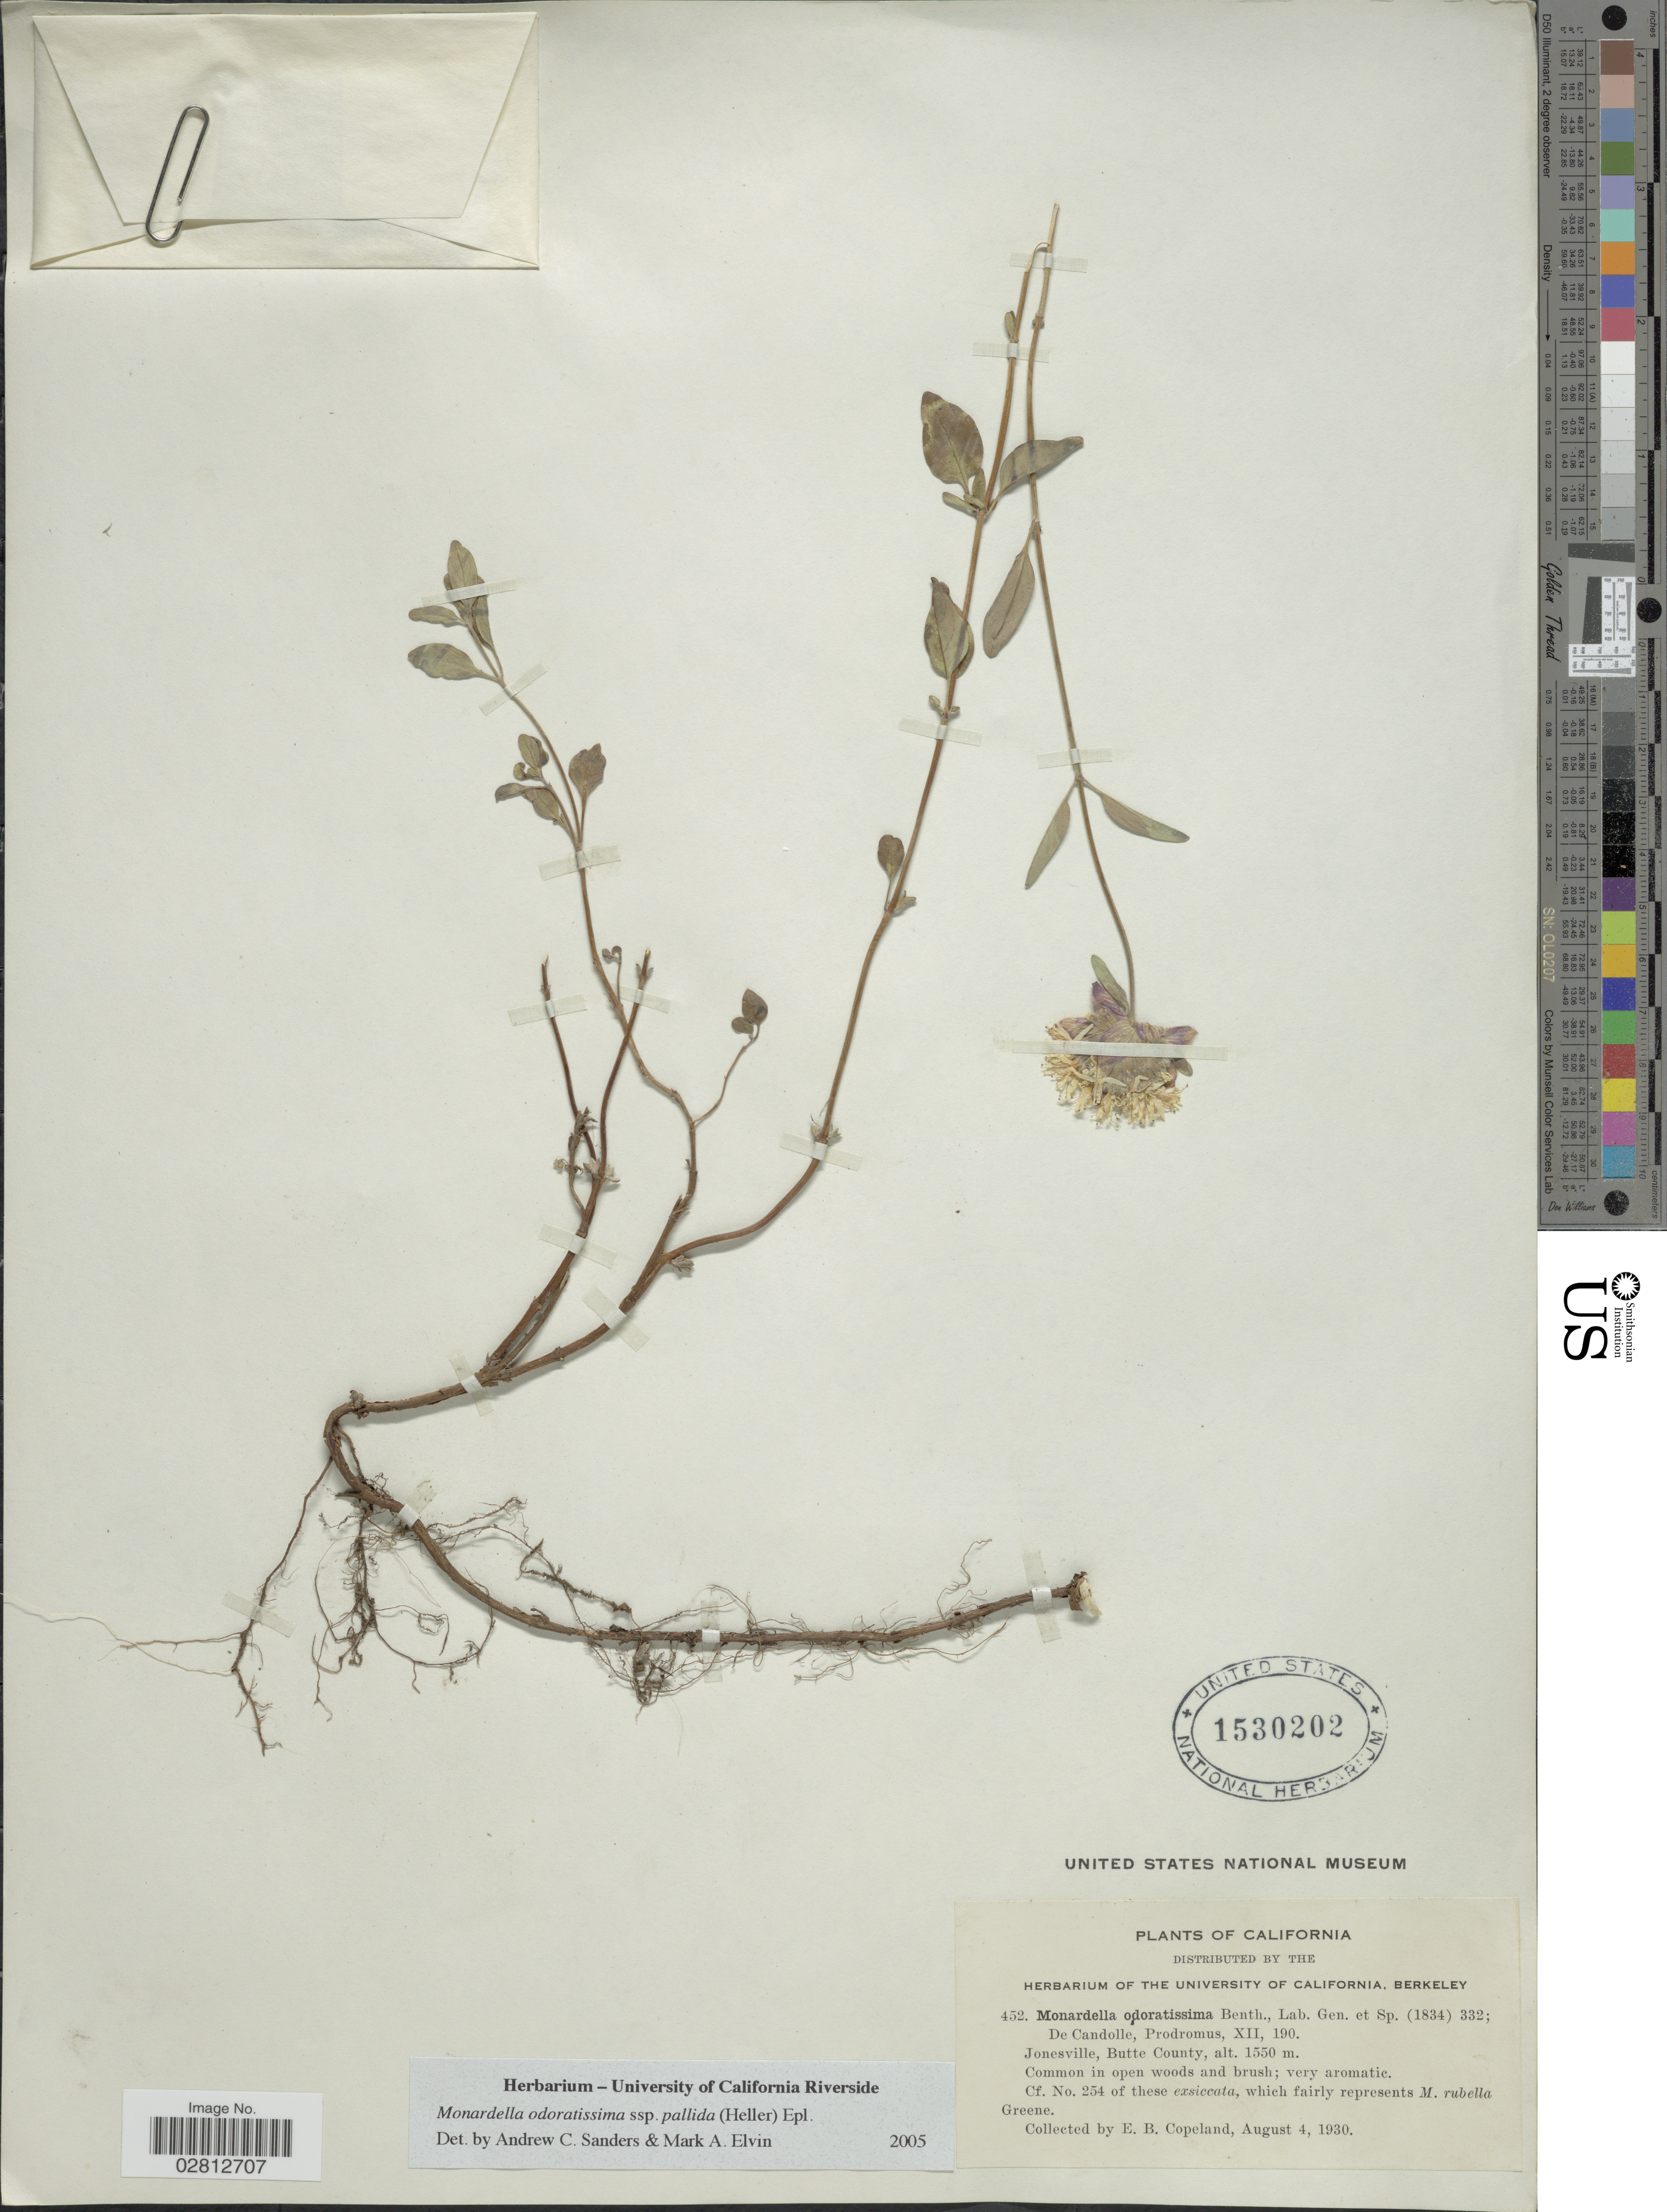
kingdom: Plantae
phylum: Tracheophyta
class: Magnoliopsida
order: Lamiales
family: Lamiaceae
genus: Monardella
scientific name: Monardella odoratissima subsp. pallida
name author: (A. Heller) Epling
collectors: E. B. Copeland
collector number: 452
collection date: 1930-08-04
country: United States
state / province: California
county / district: Butte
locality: Jonesville, Butte County.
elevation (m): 1550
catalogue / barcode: US 1530202